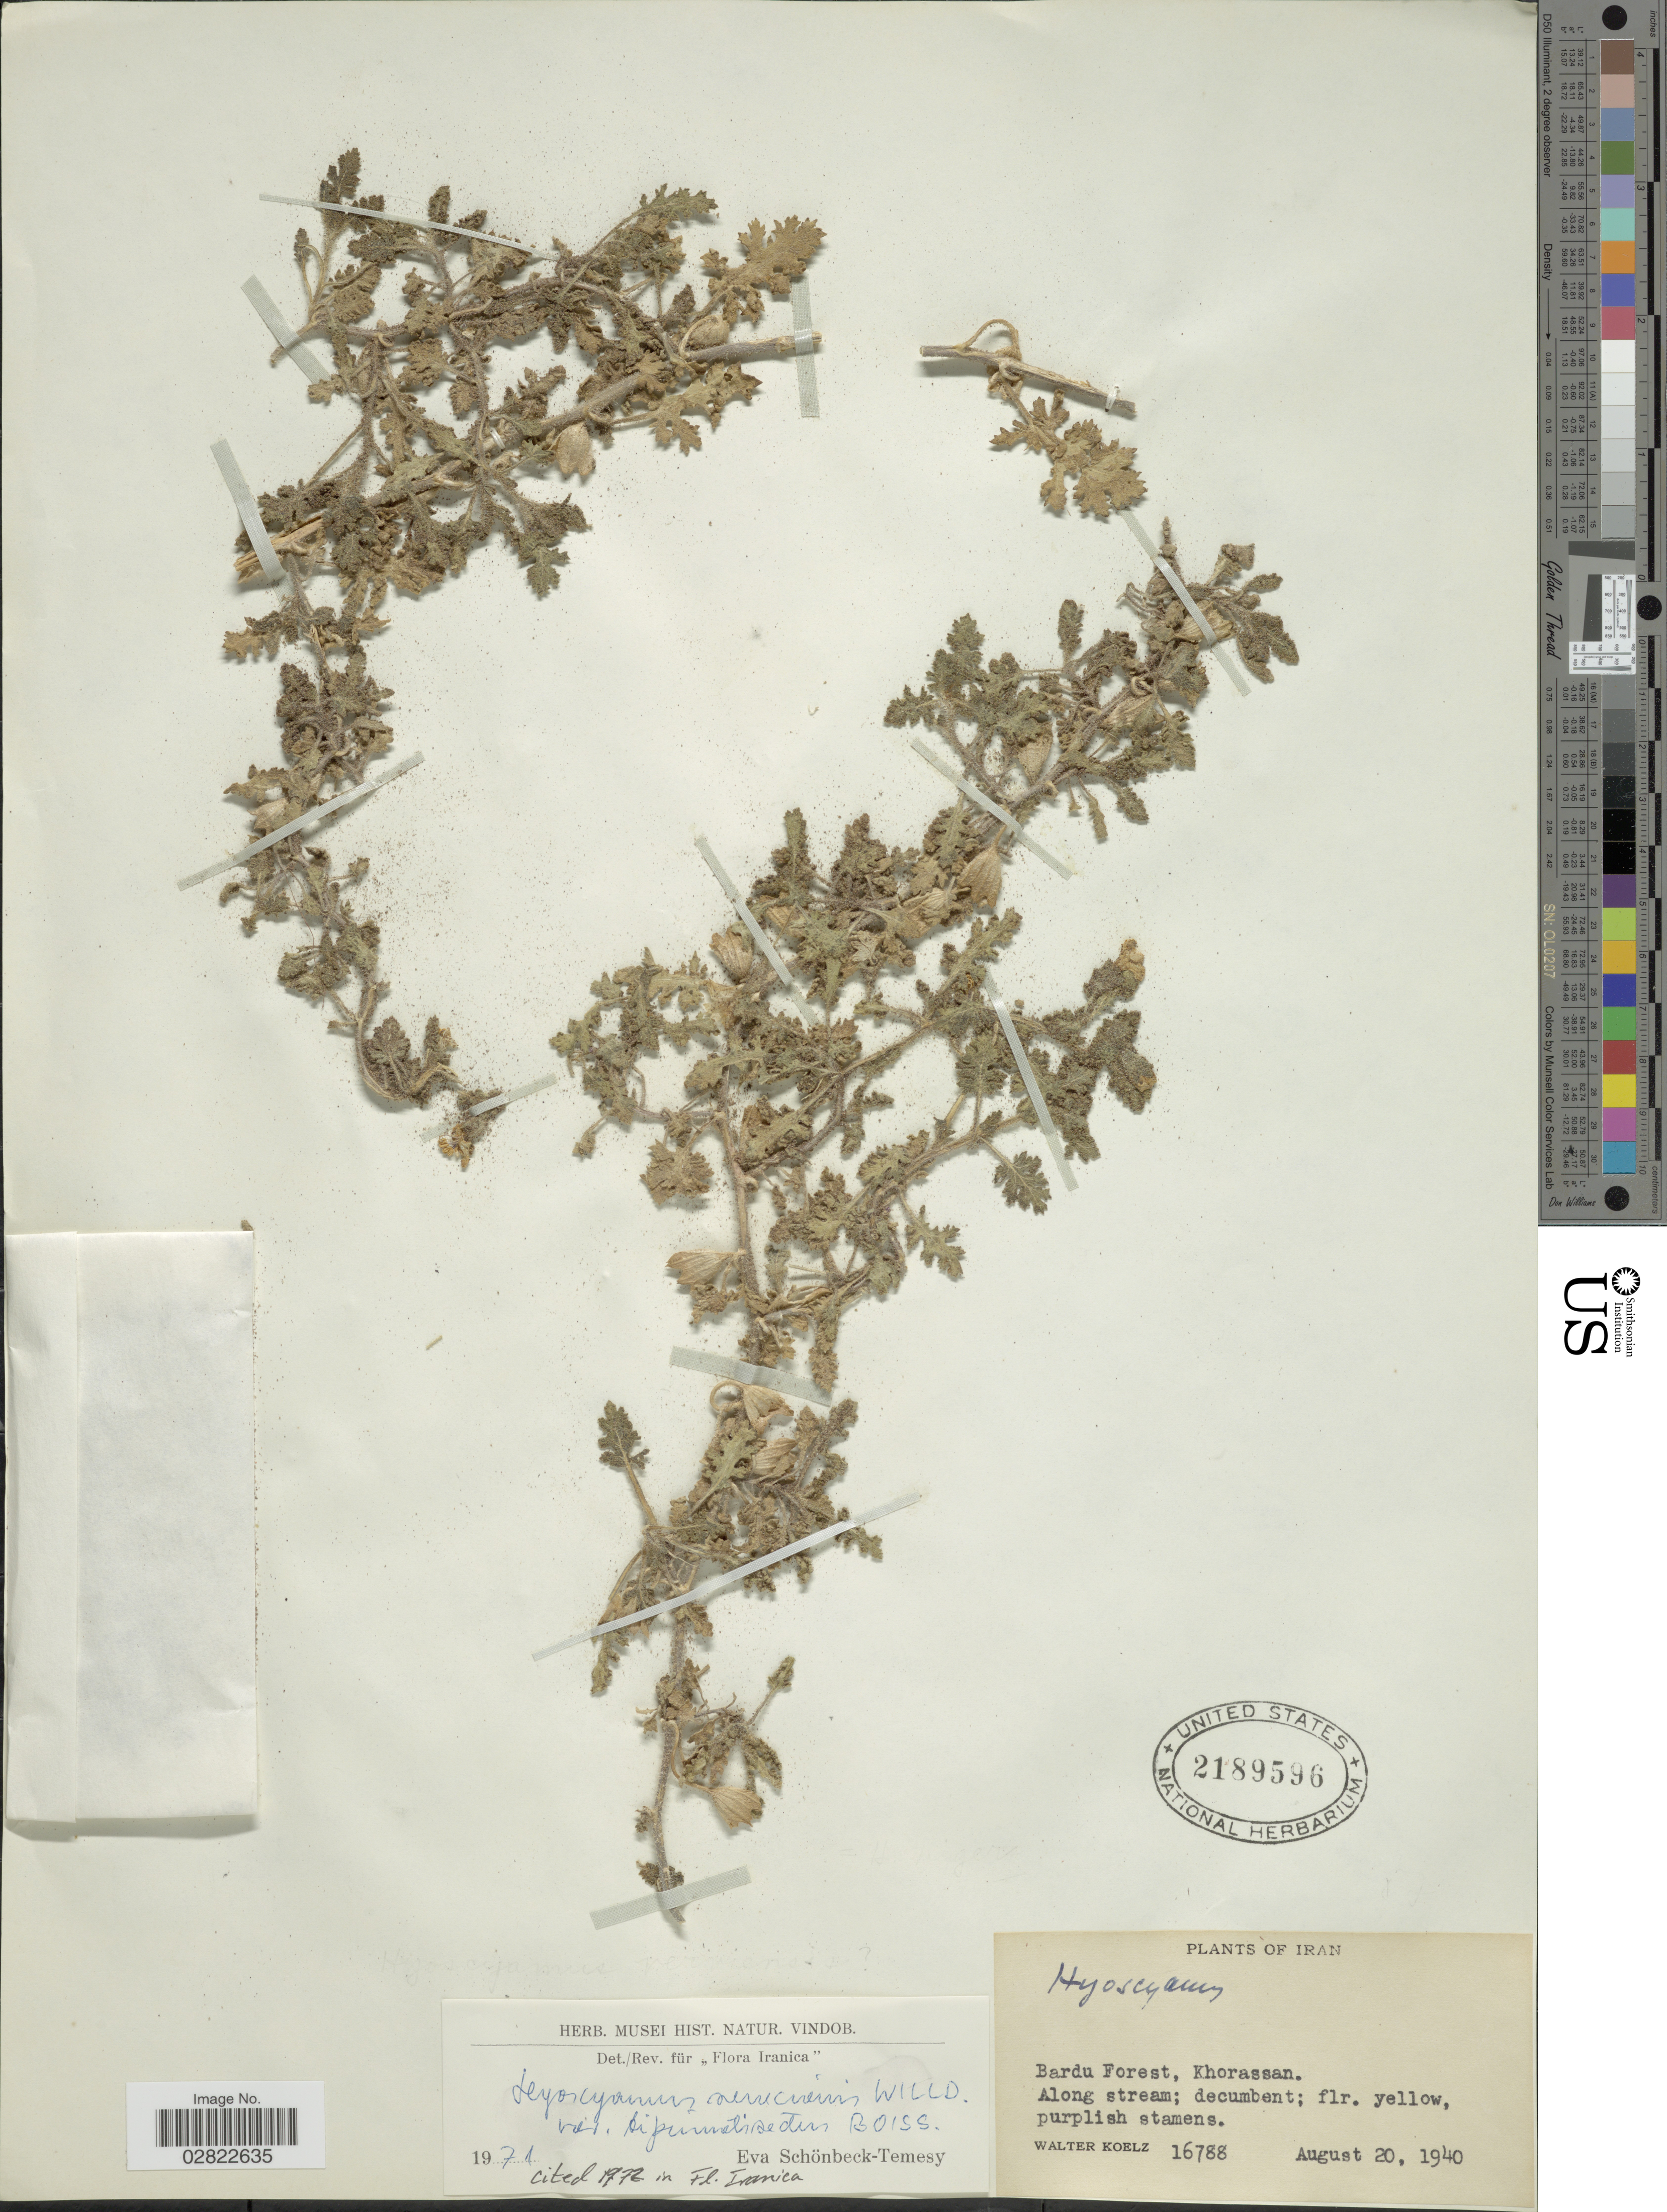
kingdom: Plantae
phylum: Tracheophyta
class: Magnoliopsida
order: Solanales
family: Solanaceae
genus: Hyoscyamus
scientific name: Hyoscyamus senecionis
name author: Willd.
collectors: W. N. Koelz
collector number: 16788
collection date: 1940-08-20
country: Iran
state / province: Khorasan [obsolete]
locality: Bardu Forest, Khorassan.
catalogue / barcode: US 2189596